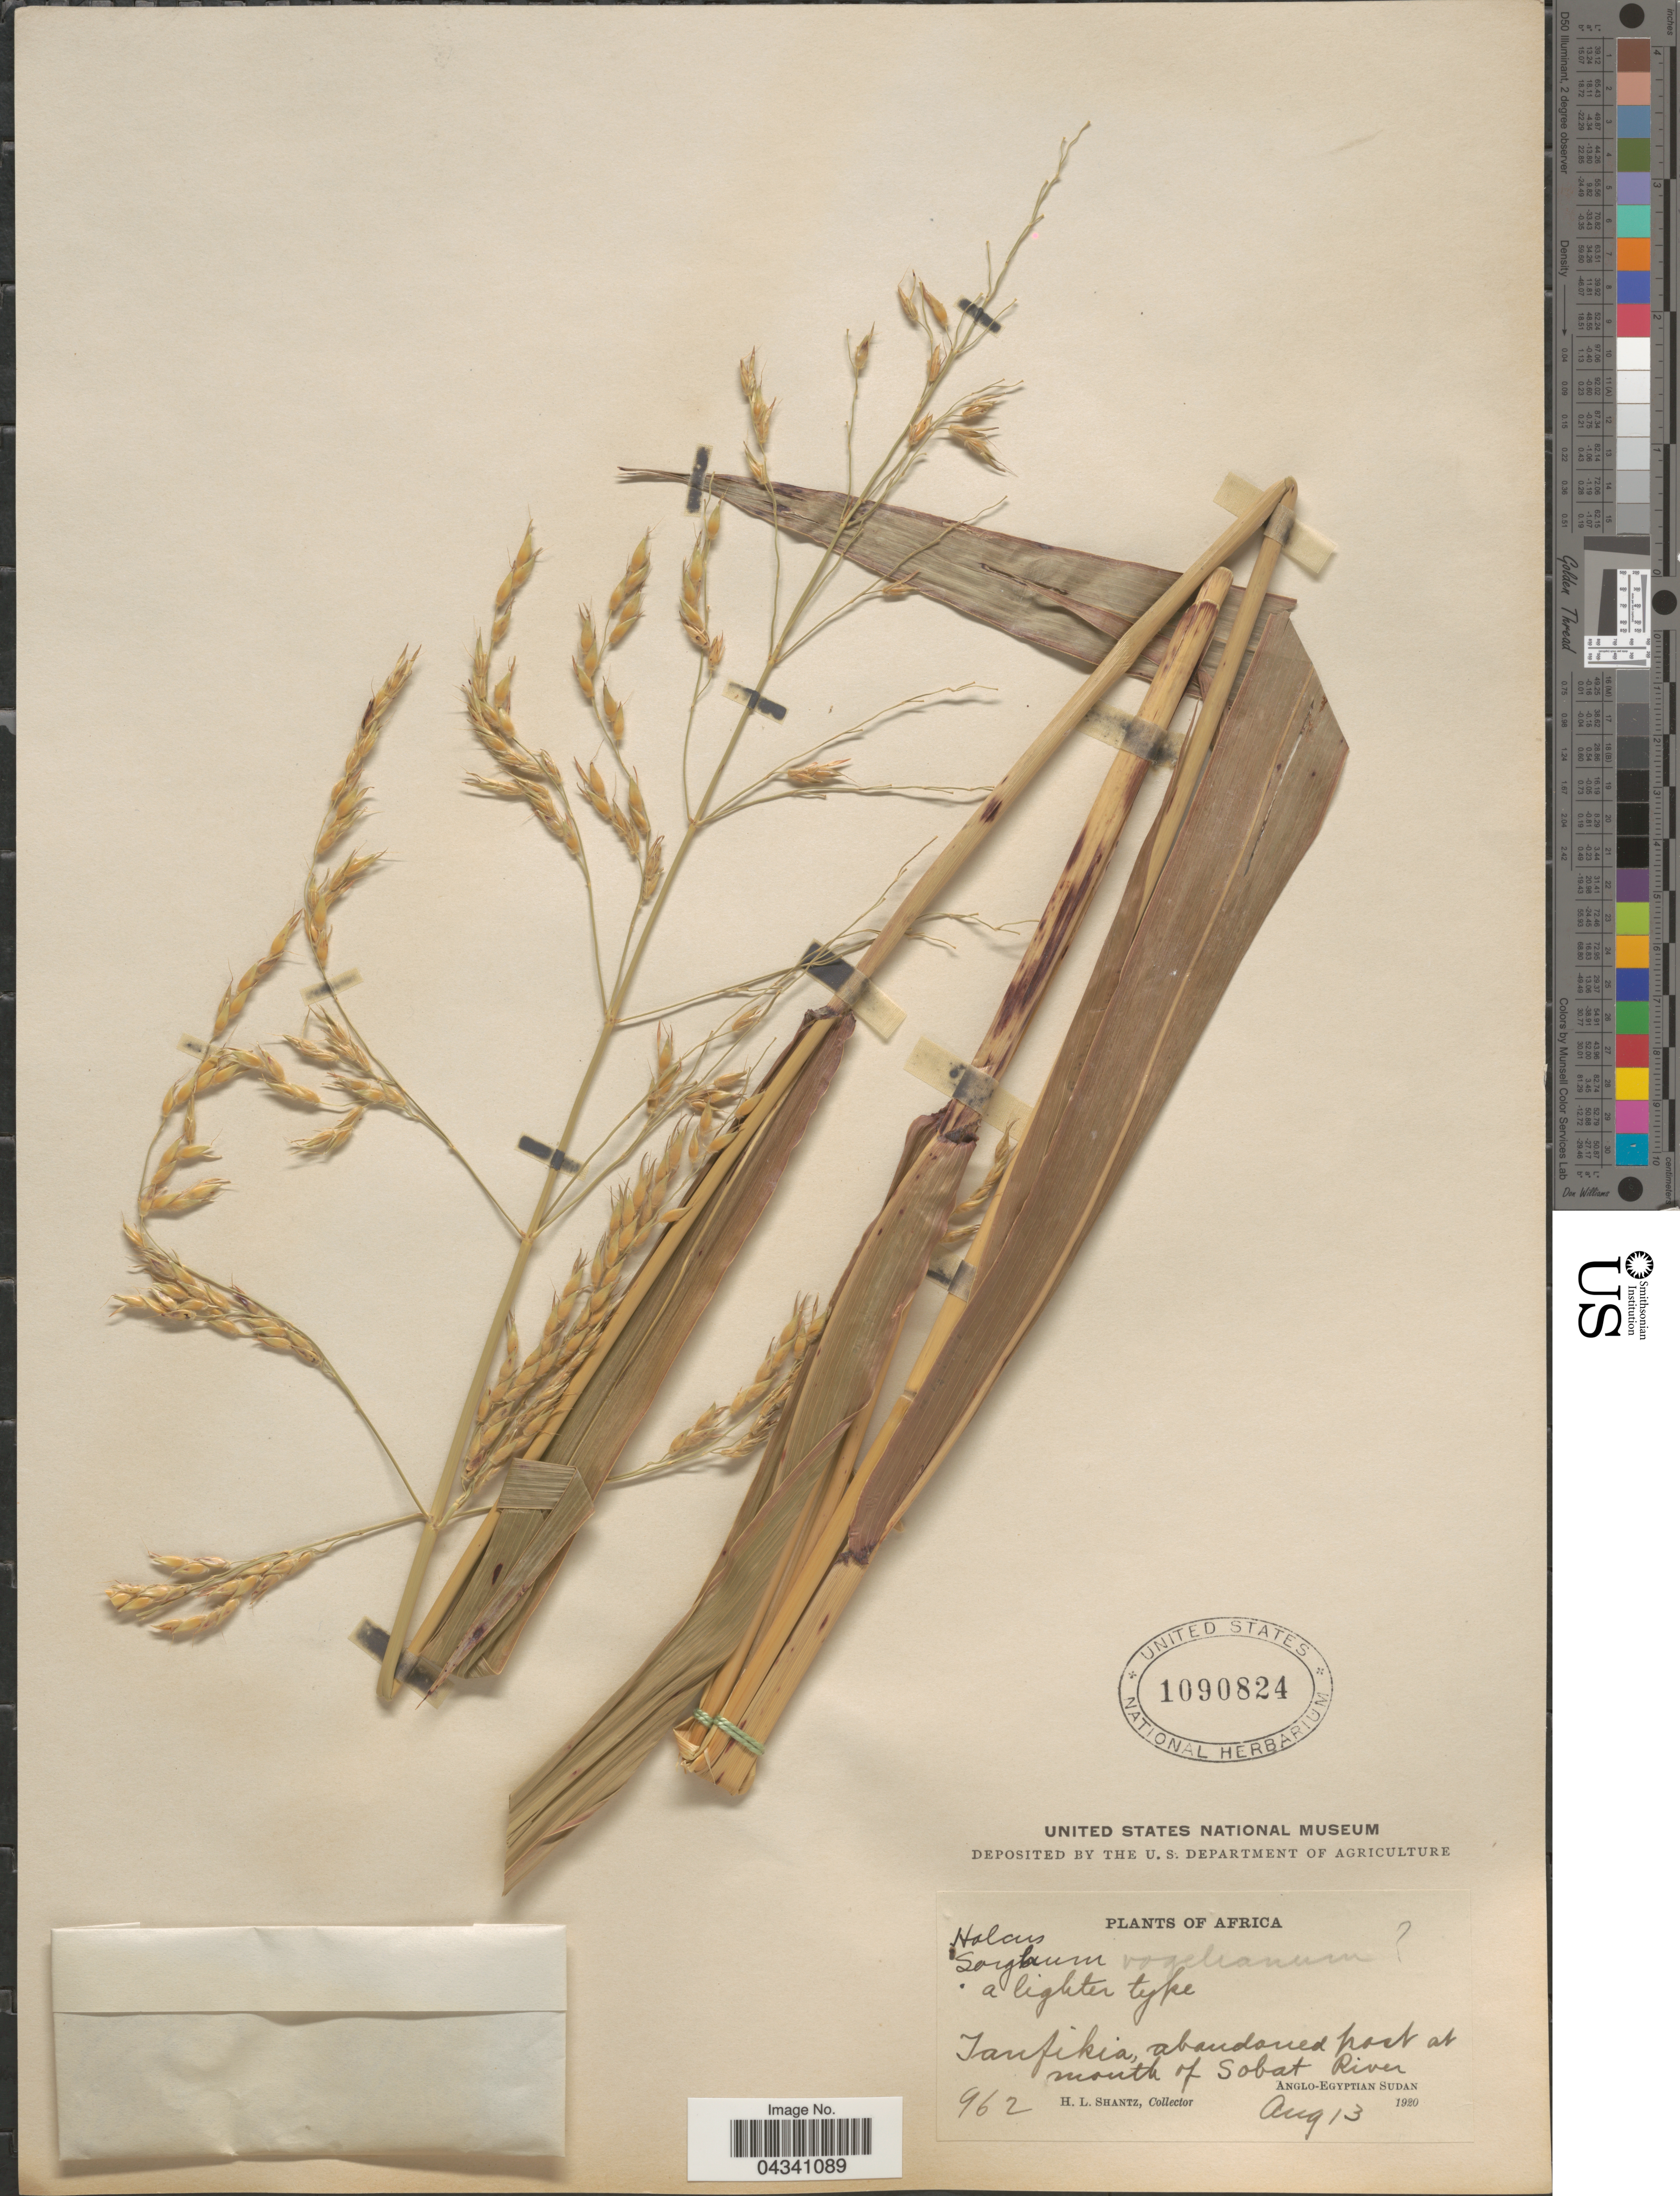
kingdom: Plantae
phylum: Tracheophyta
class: Liliopsida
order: Poales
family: Poaceae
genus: Sorghum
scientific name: Sorghum arundinaceum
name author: (Desv.) Stapf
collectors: H. Shantz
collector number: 962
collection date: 1920-08-13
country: Sudan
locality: Tanfikia, abandoned post at mouth of Sobat River. Anglo-Egyptian Sudan.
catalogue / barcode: US 1090824